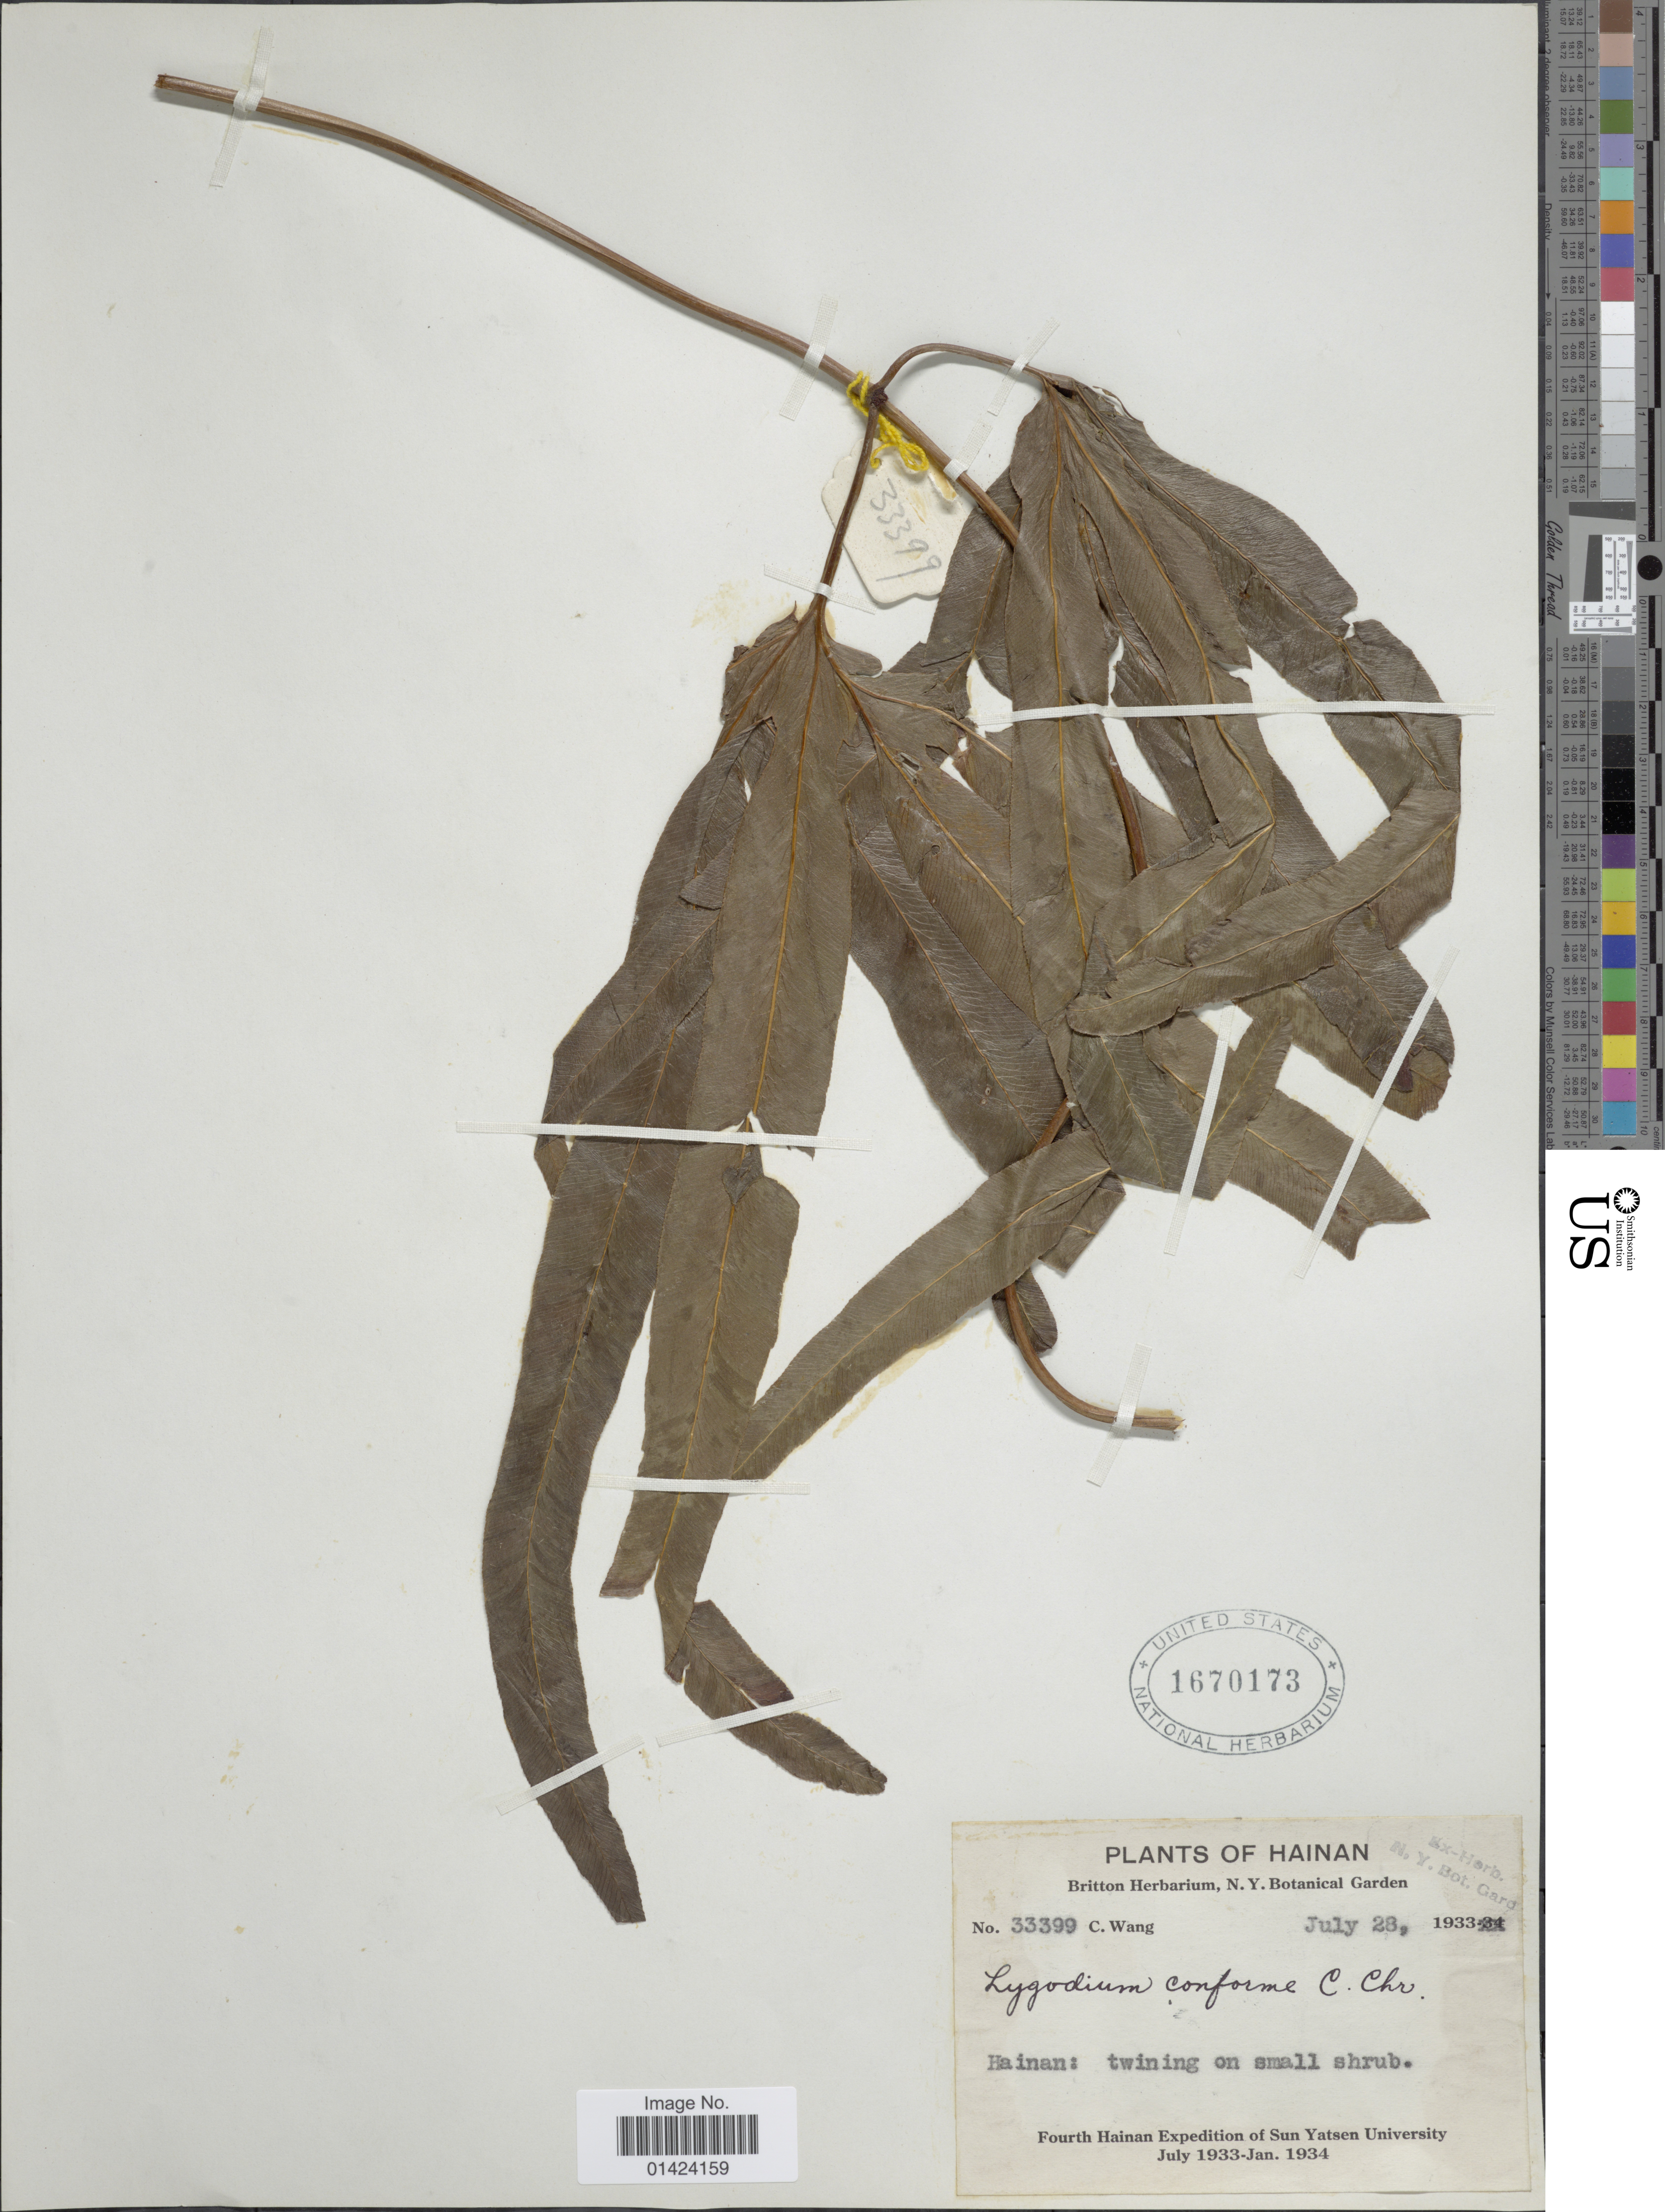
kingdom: Plantae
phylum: Tracheophyta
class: Polypodiopsida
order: Schizaeales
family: Lygodiaceae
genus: Lygodium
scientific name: Lygodium circinnatum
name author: (Burm. f.) Sw.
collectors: C. Wang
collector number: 33399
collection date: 1933-07-28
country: China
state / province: Hainan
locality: Hainan, Twining on small shrub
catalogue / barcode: US 1670173